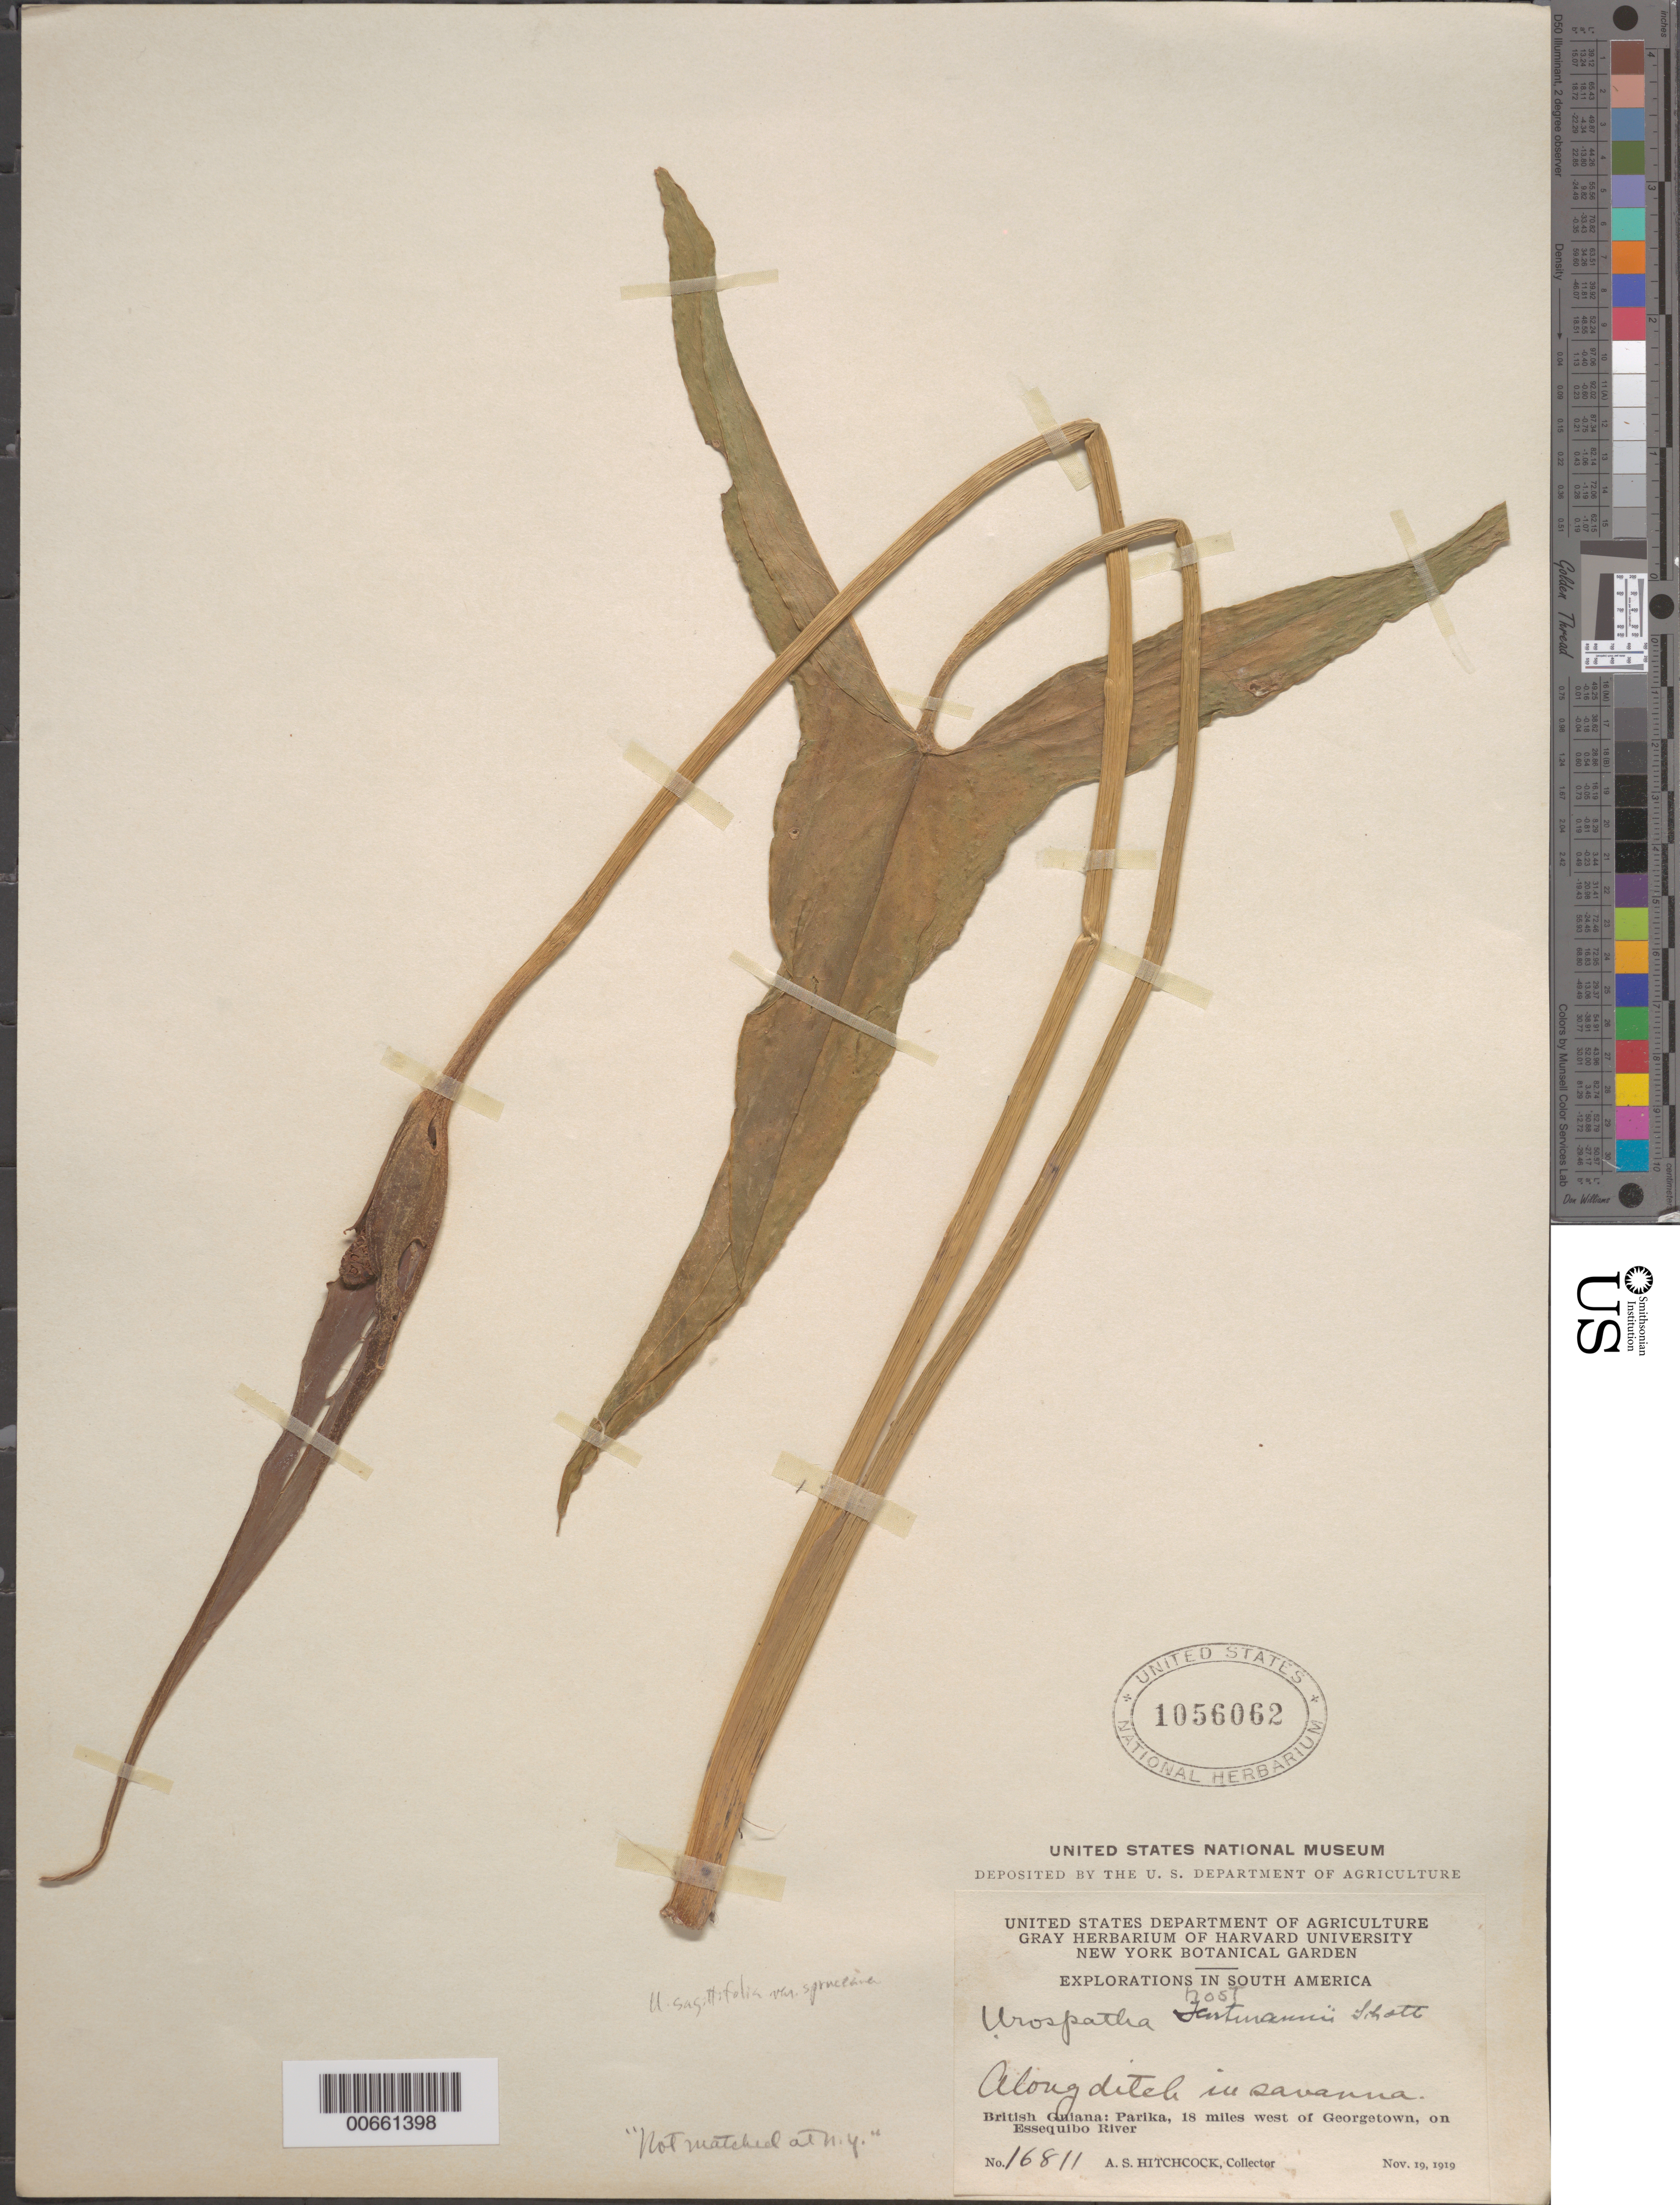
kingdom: Plantae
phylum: Tracheophyta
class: Liliopsida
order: Alismatales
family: Araceae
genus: Urospatha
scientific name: Urospatha sagittifolia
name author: (Rudge) Schott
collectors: A. S. Hitchcock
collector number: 16811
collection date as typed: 19-Nov-19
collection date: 1919-11-19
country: Guyana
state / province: Essequibo Isl-W. Demerara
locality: Parika, 18 mi. W of Georgetown, on Essequibo R.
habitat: Along ditch in savanna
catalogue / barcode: US 1056062